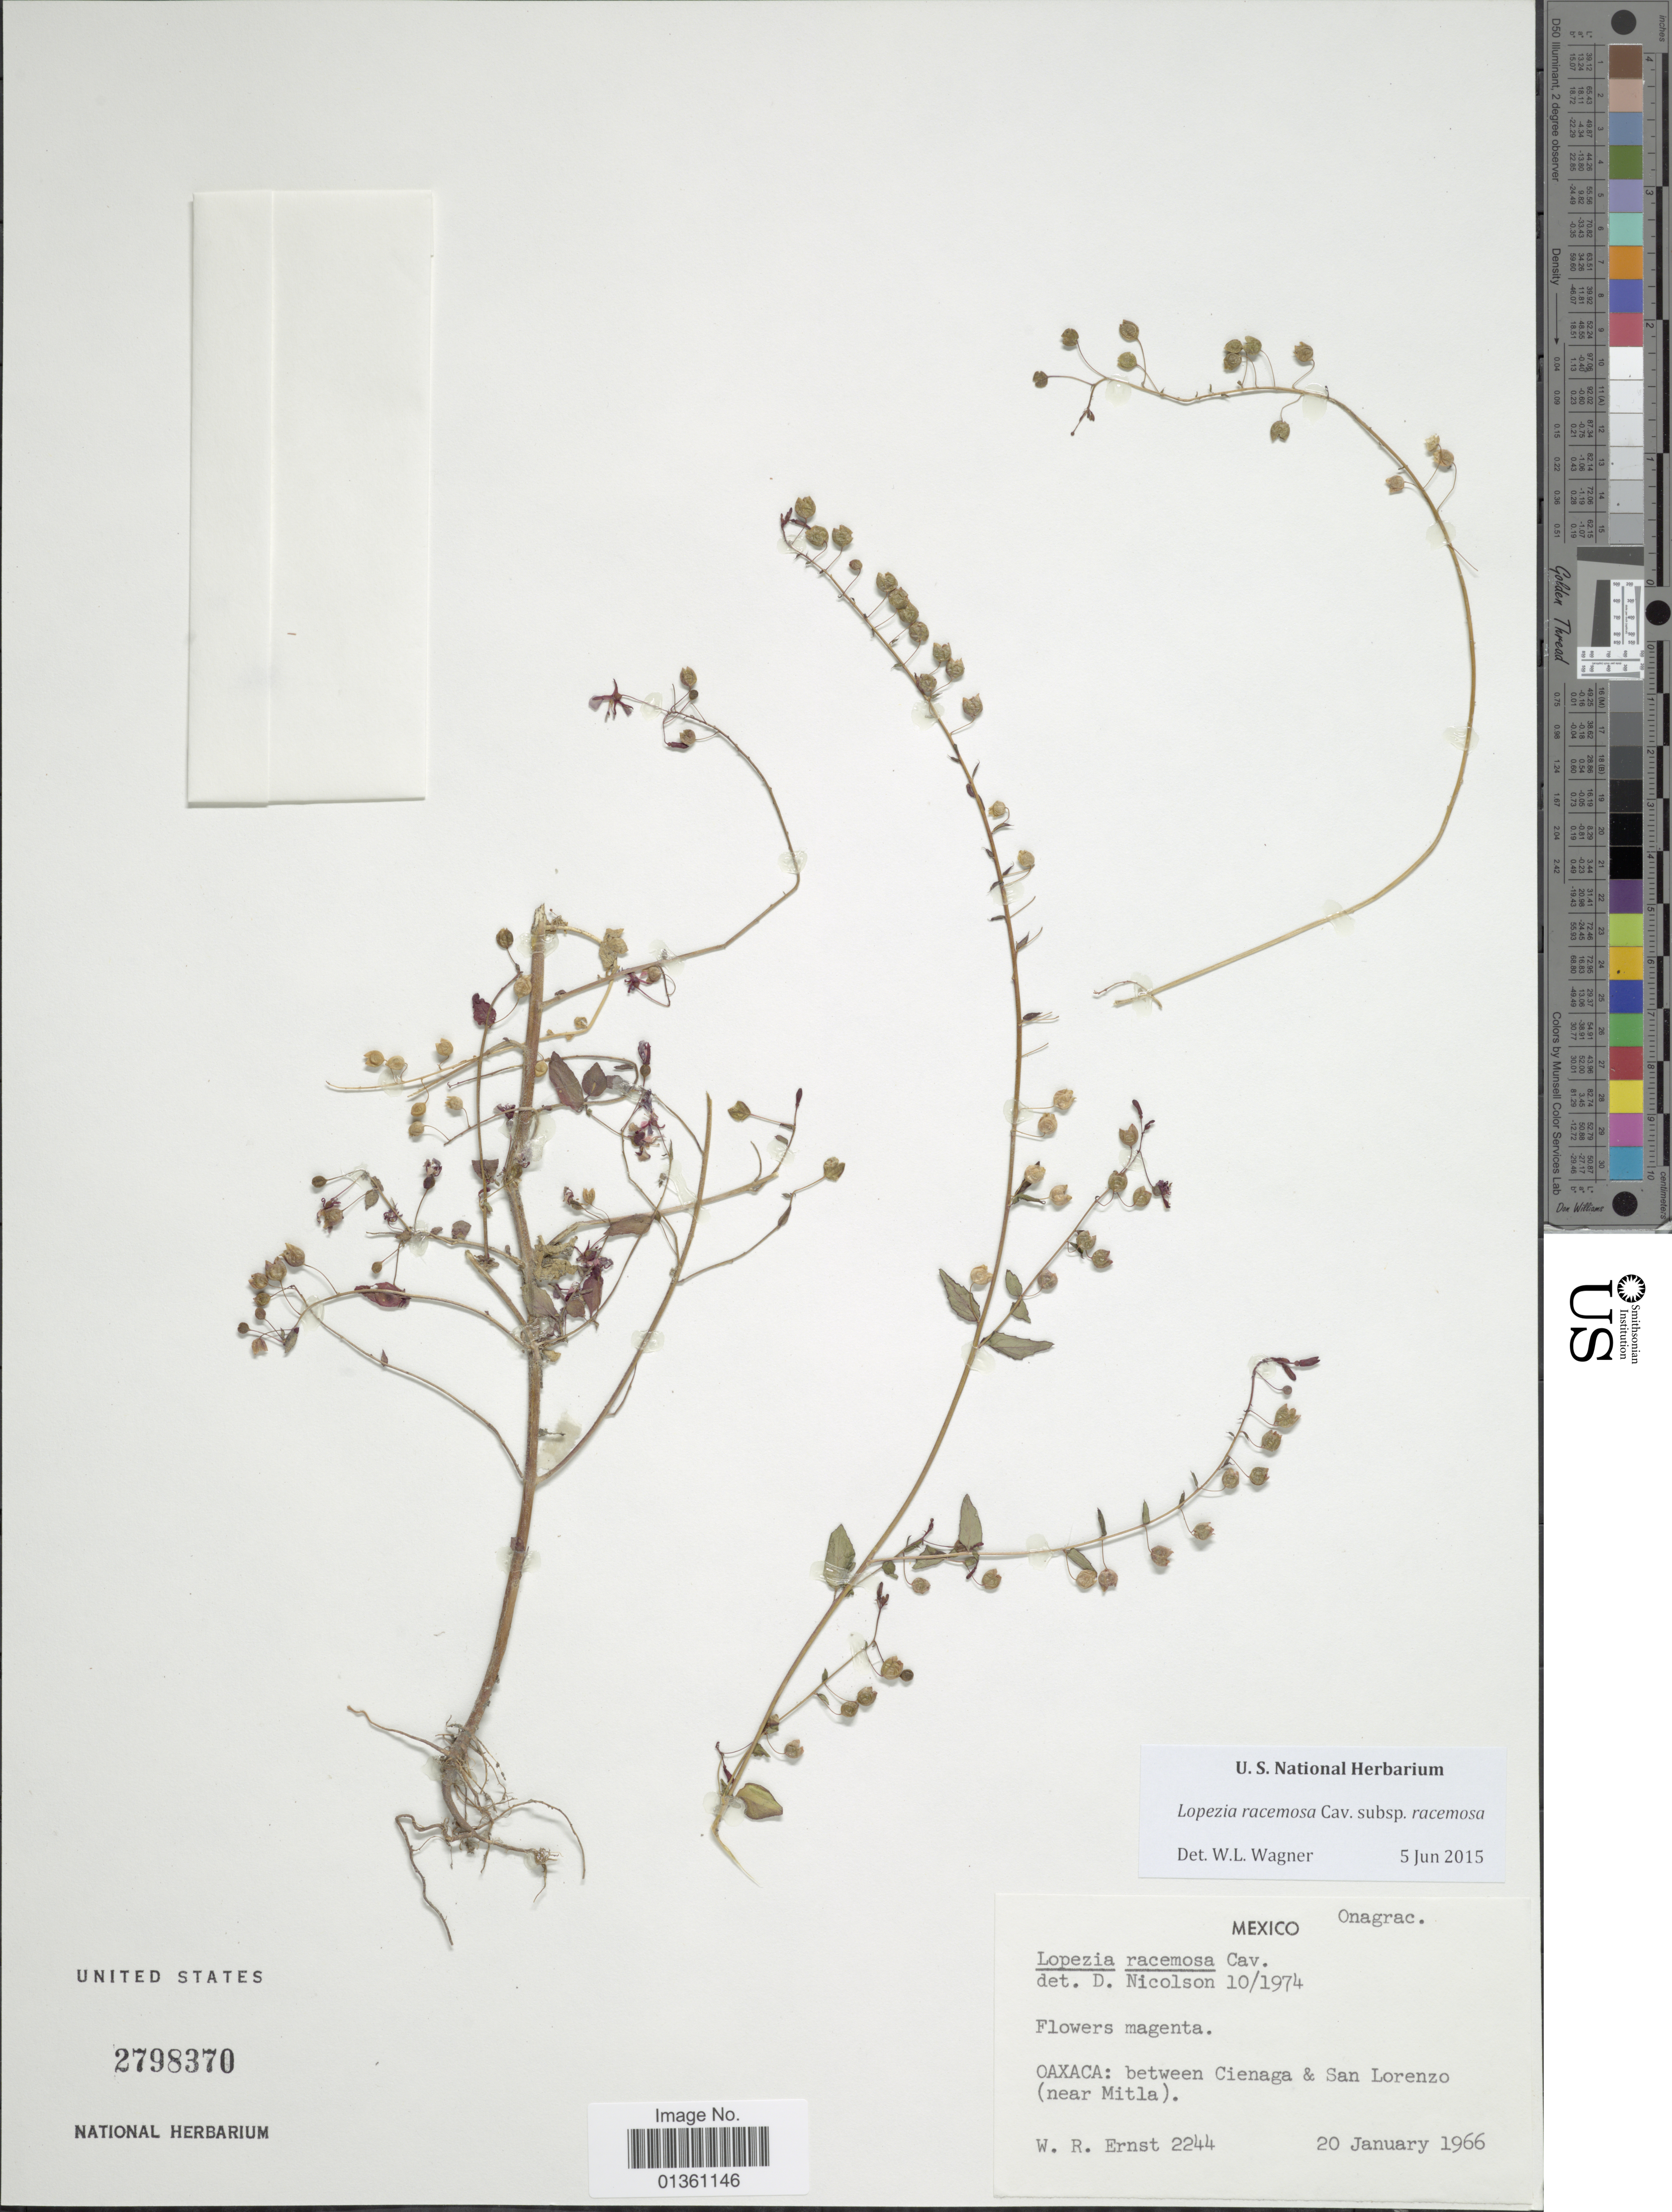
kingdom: Plantae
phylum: Tracheophyta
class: Magnoliopsida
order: Myrtales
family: Onagraceae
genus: Lopezia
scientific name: Lopezia racemosa subsp. racemosa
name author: Cav.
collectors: W. R. Ernst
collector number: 2244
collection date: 1966-01-20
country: Mexico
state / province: Oaxaca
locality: Between Cienaga & San Lorenzo (near Mitla)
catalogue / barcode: US 2798370